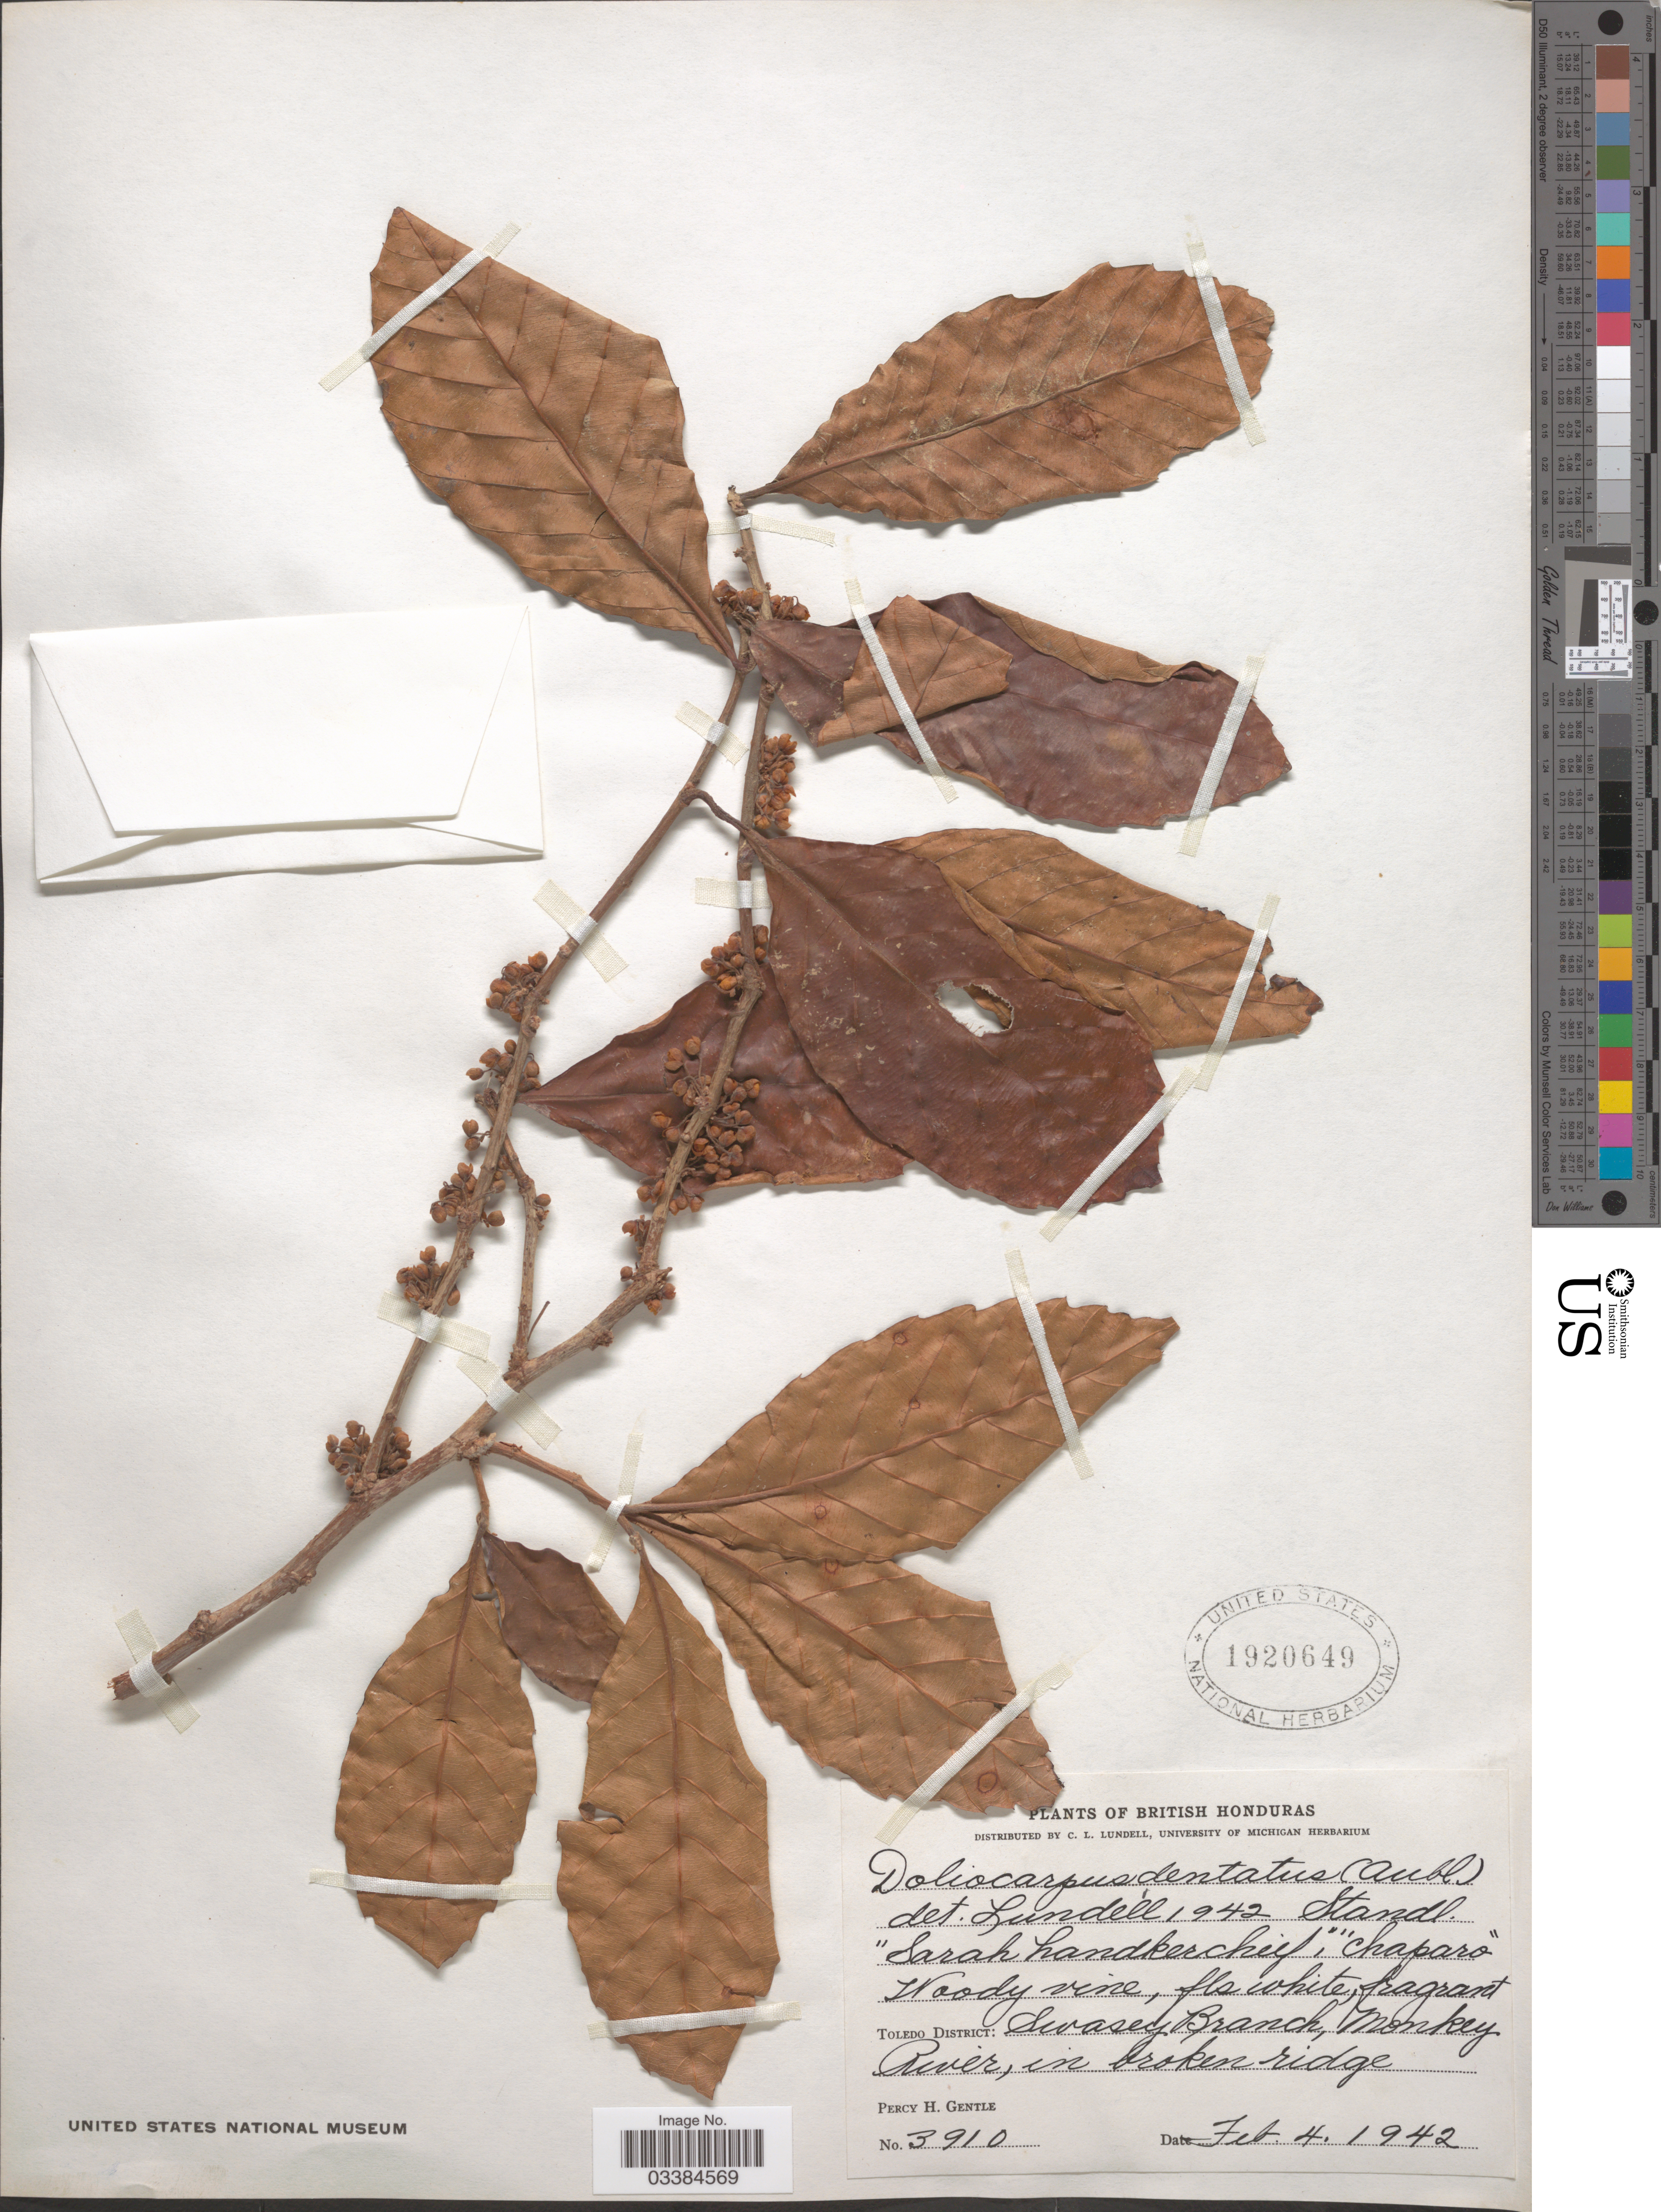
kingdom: Plantae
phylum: Tracheophyta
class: Magnoliopsida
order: Dilleniales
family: Dilleniaceae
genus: Doliocarpus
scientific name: Doliocarpus dentatus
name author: (Aubl.) Standl.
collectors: P. H. Gentle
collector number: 3910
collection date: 1942-02-04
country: Belize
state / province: Toledo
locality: British Honduras. Toledo District: Swasey Branch, Monkey River, in broken ridge.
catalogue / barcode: US 1920649